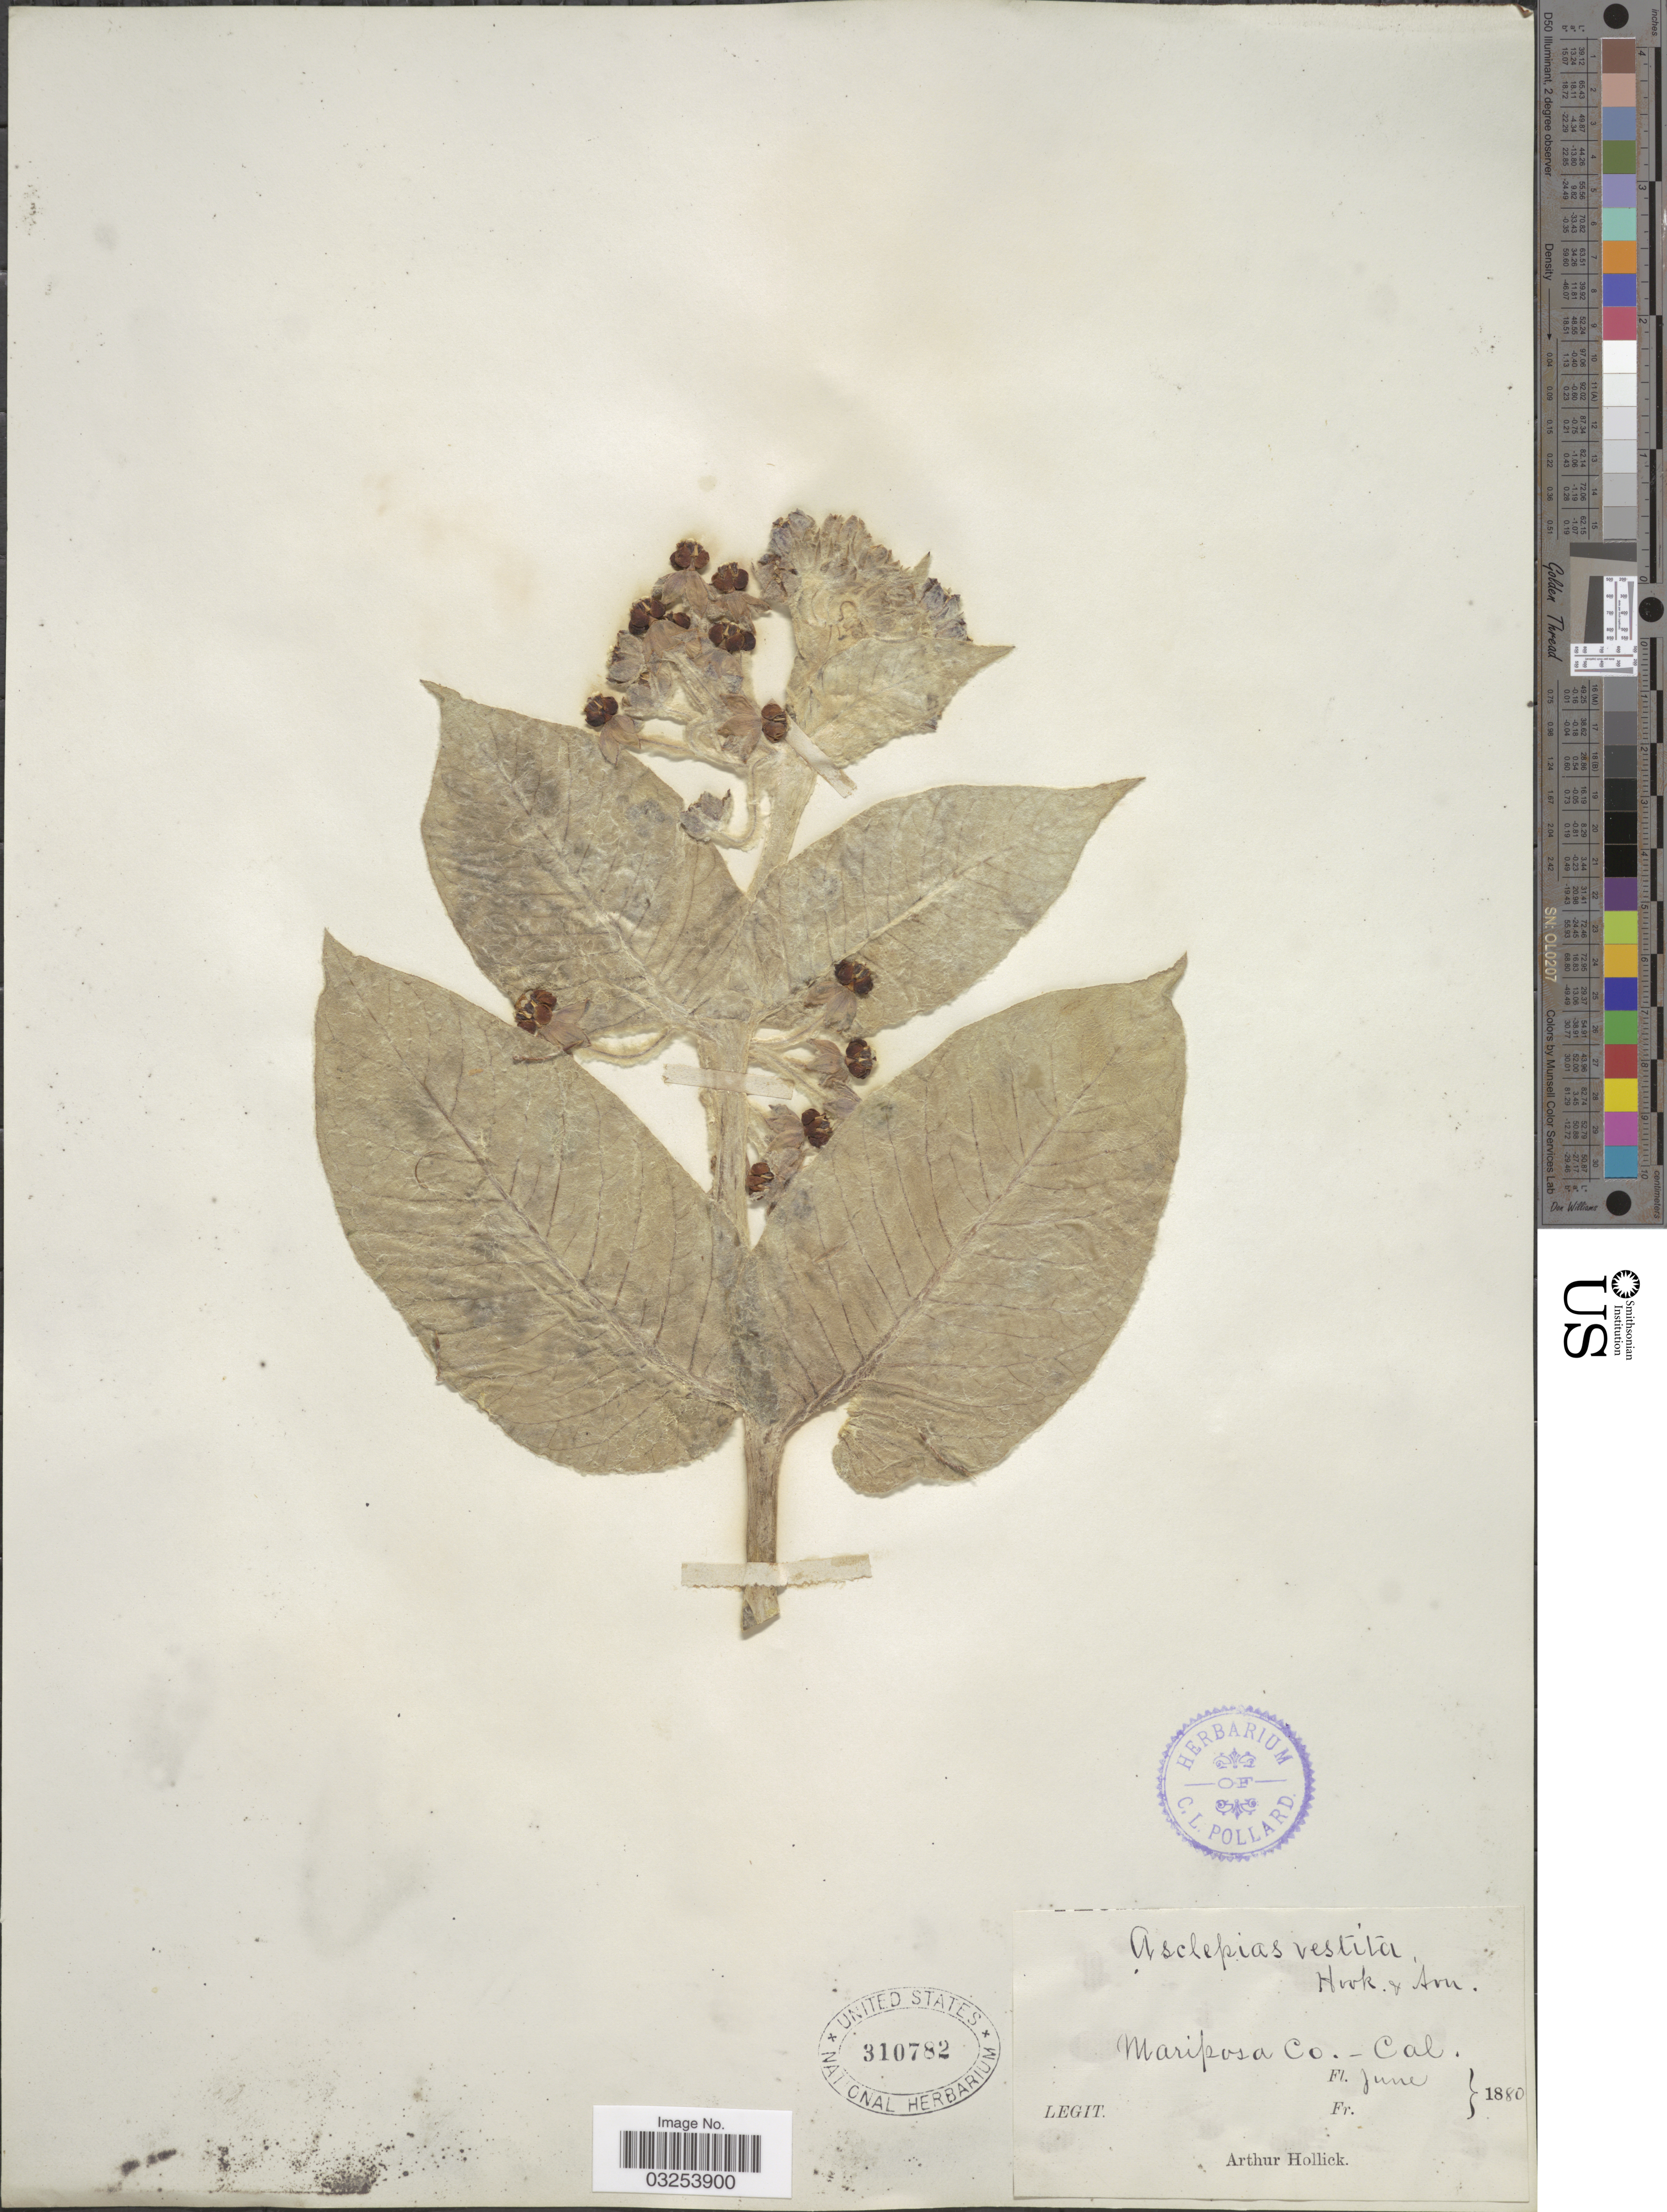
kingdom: Plantae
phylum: Tracheophyta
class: Magnoliopsida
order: Gentianales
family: Apocynaceae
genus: Asclepias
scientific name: Asclepias californica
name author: Greene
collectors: A. Hollick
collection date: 1880-06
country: United States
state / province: California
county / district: Mariposa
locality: Mariposa Co.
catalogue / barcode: US 310782